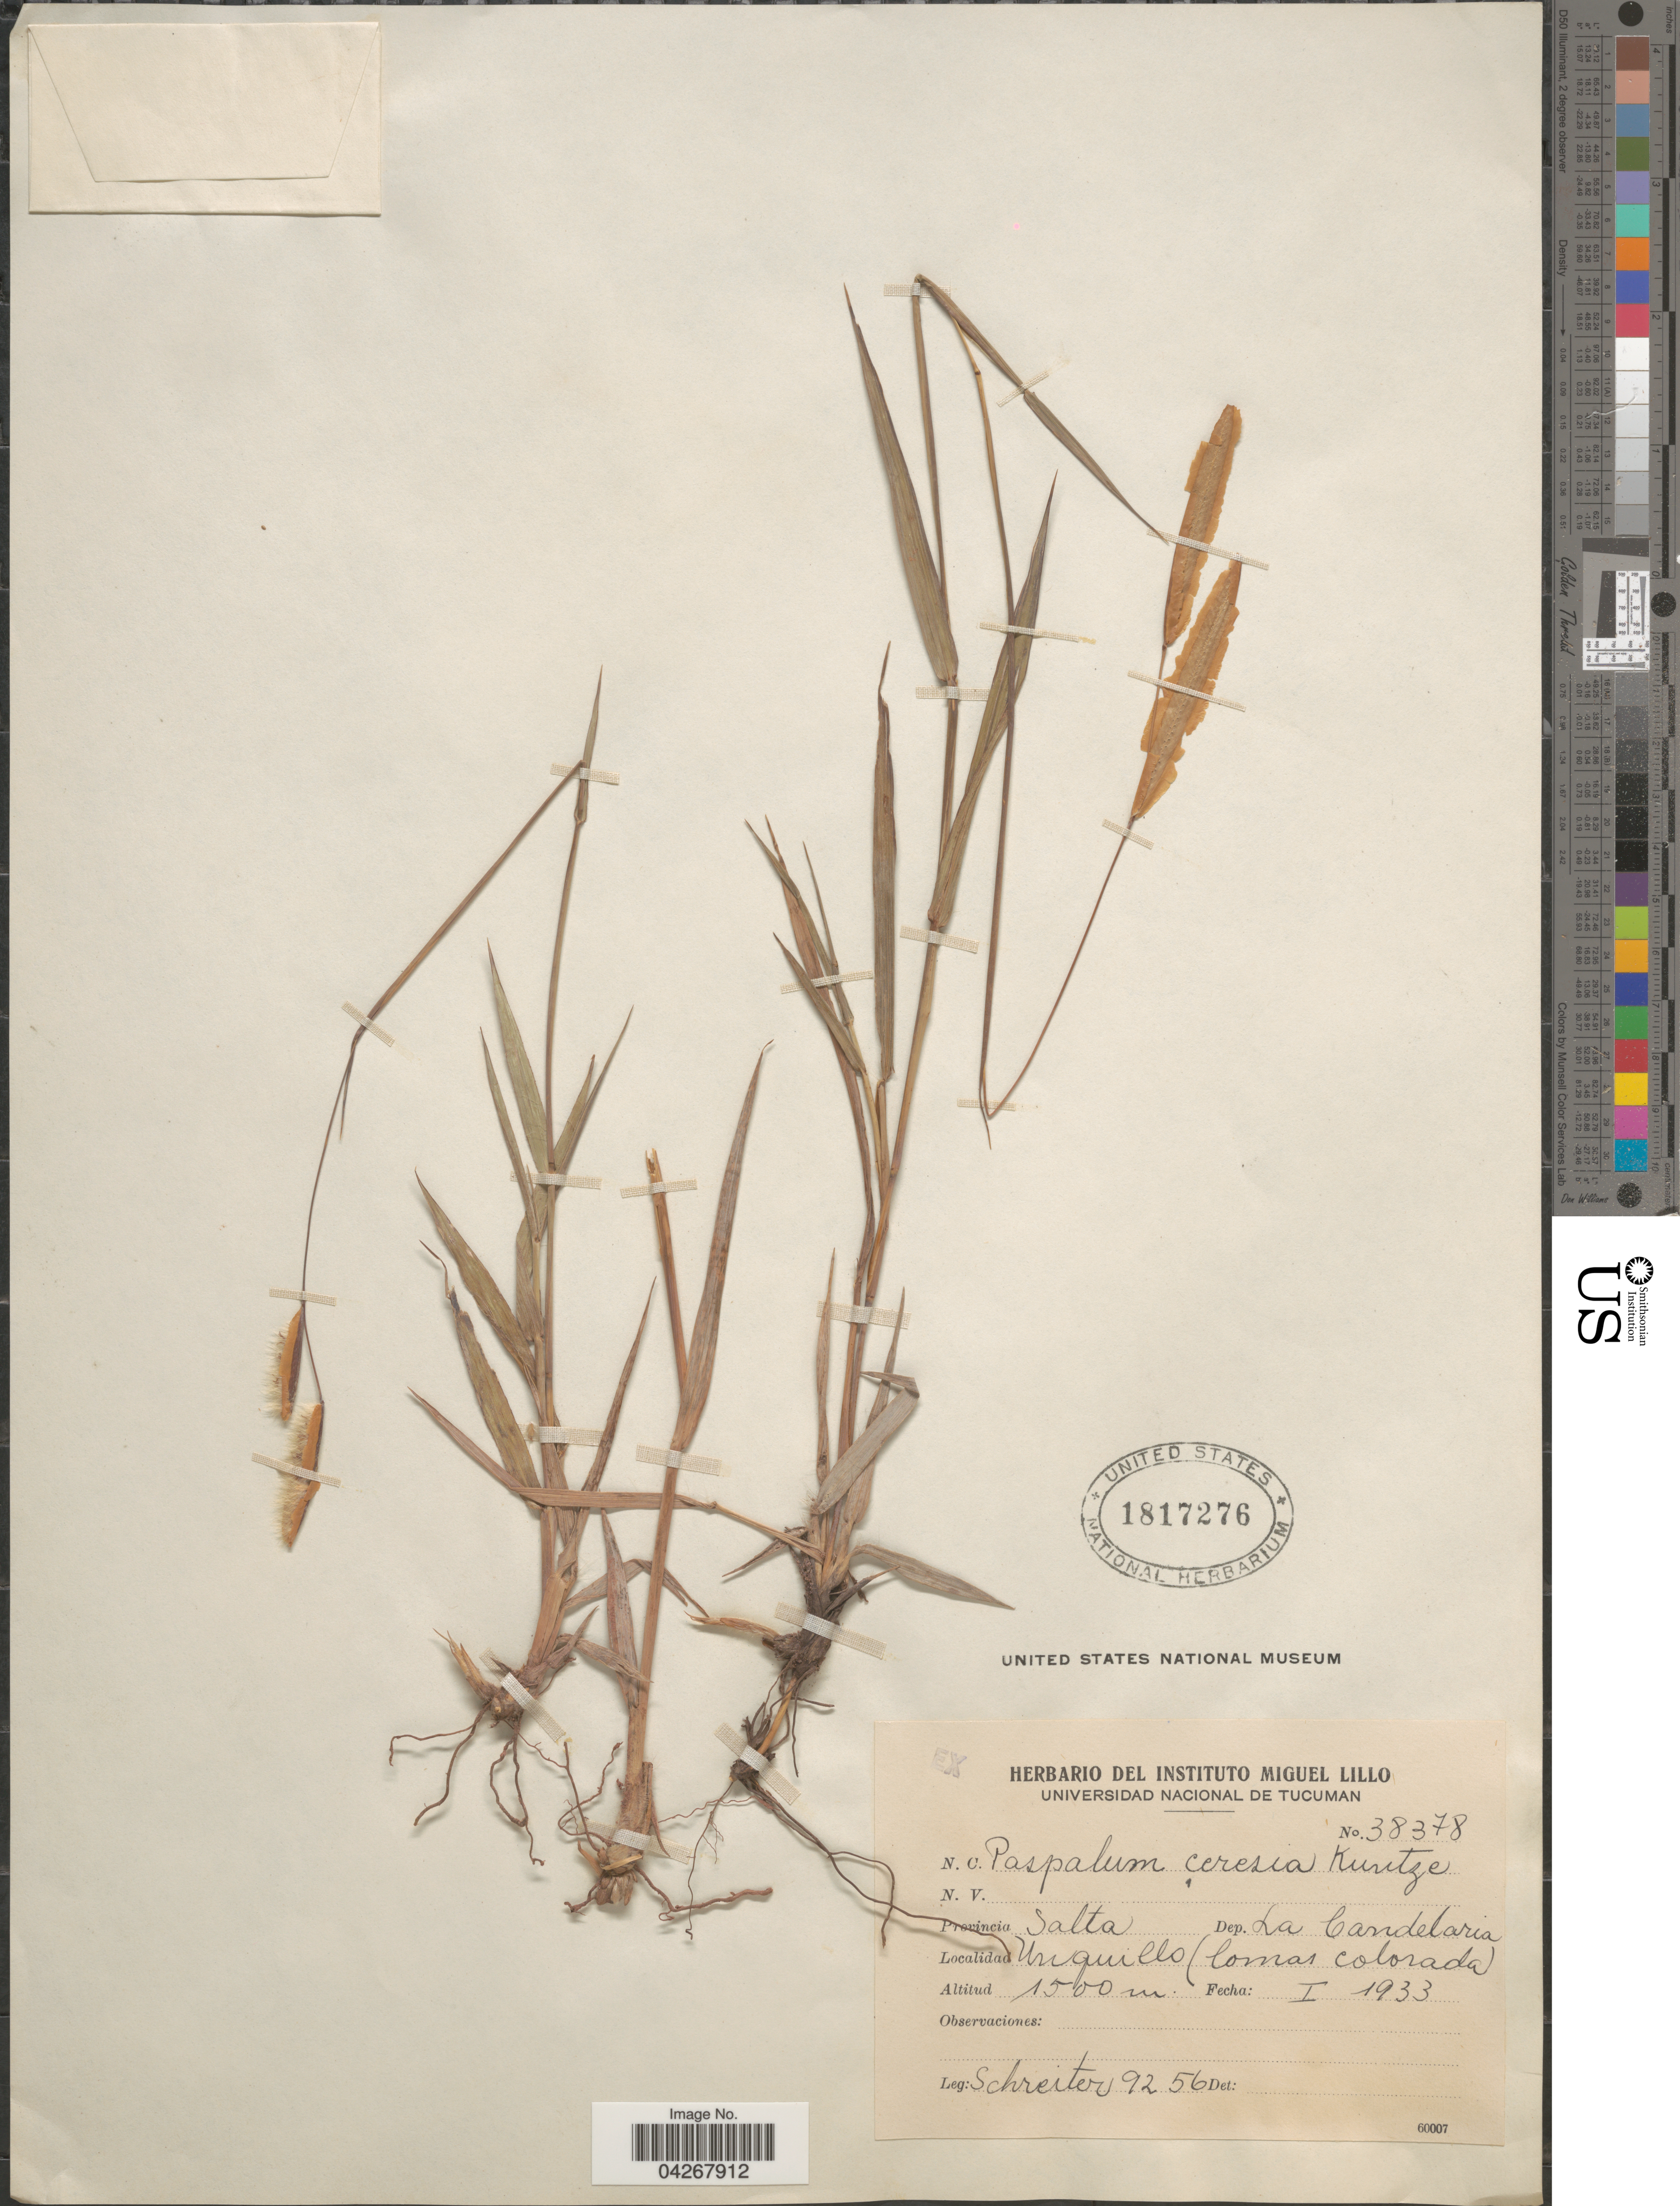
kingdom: Plantae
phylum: Tracheophyta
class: Liliopsida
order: Poales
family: Poaceae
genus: Paspalum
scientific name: Paspalum ceresia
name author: (Kuntze) Chase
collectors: -. Schreiter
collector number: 9256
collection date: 1933-01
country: Argentina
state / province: Salta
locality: Dep. La Candelaria. Unquillo (lomas colorada).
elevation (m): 1500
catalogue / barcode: US 1817276